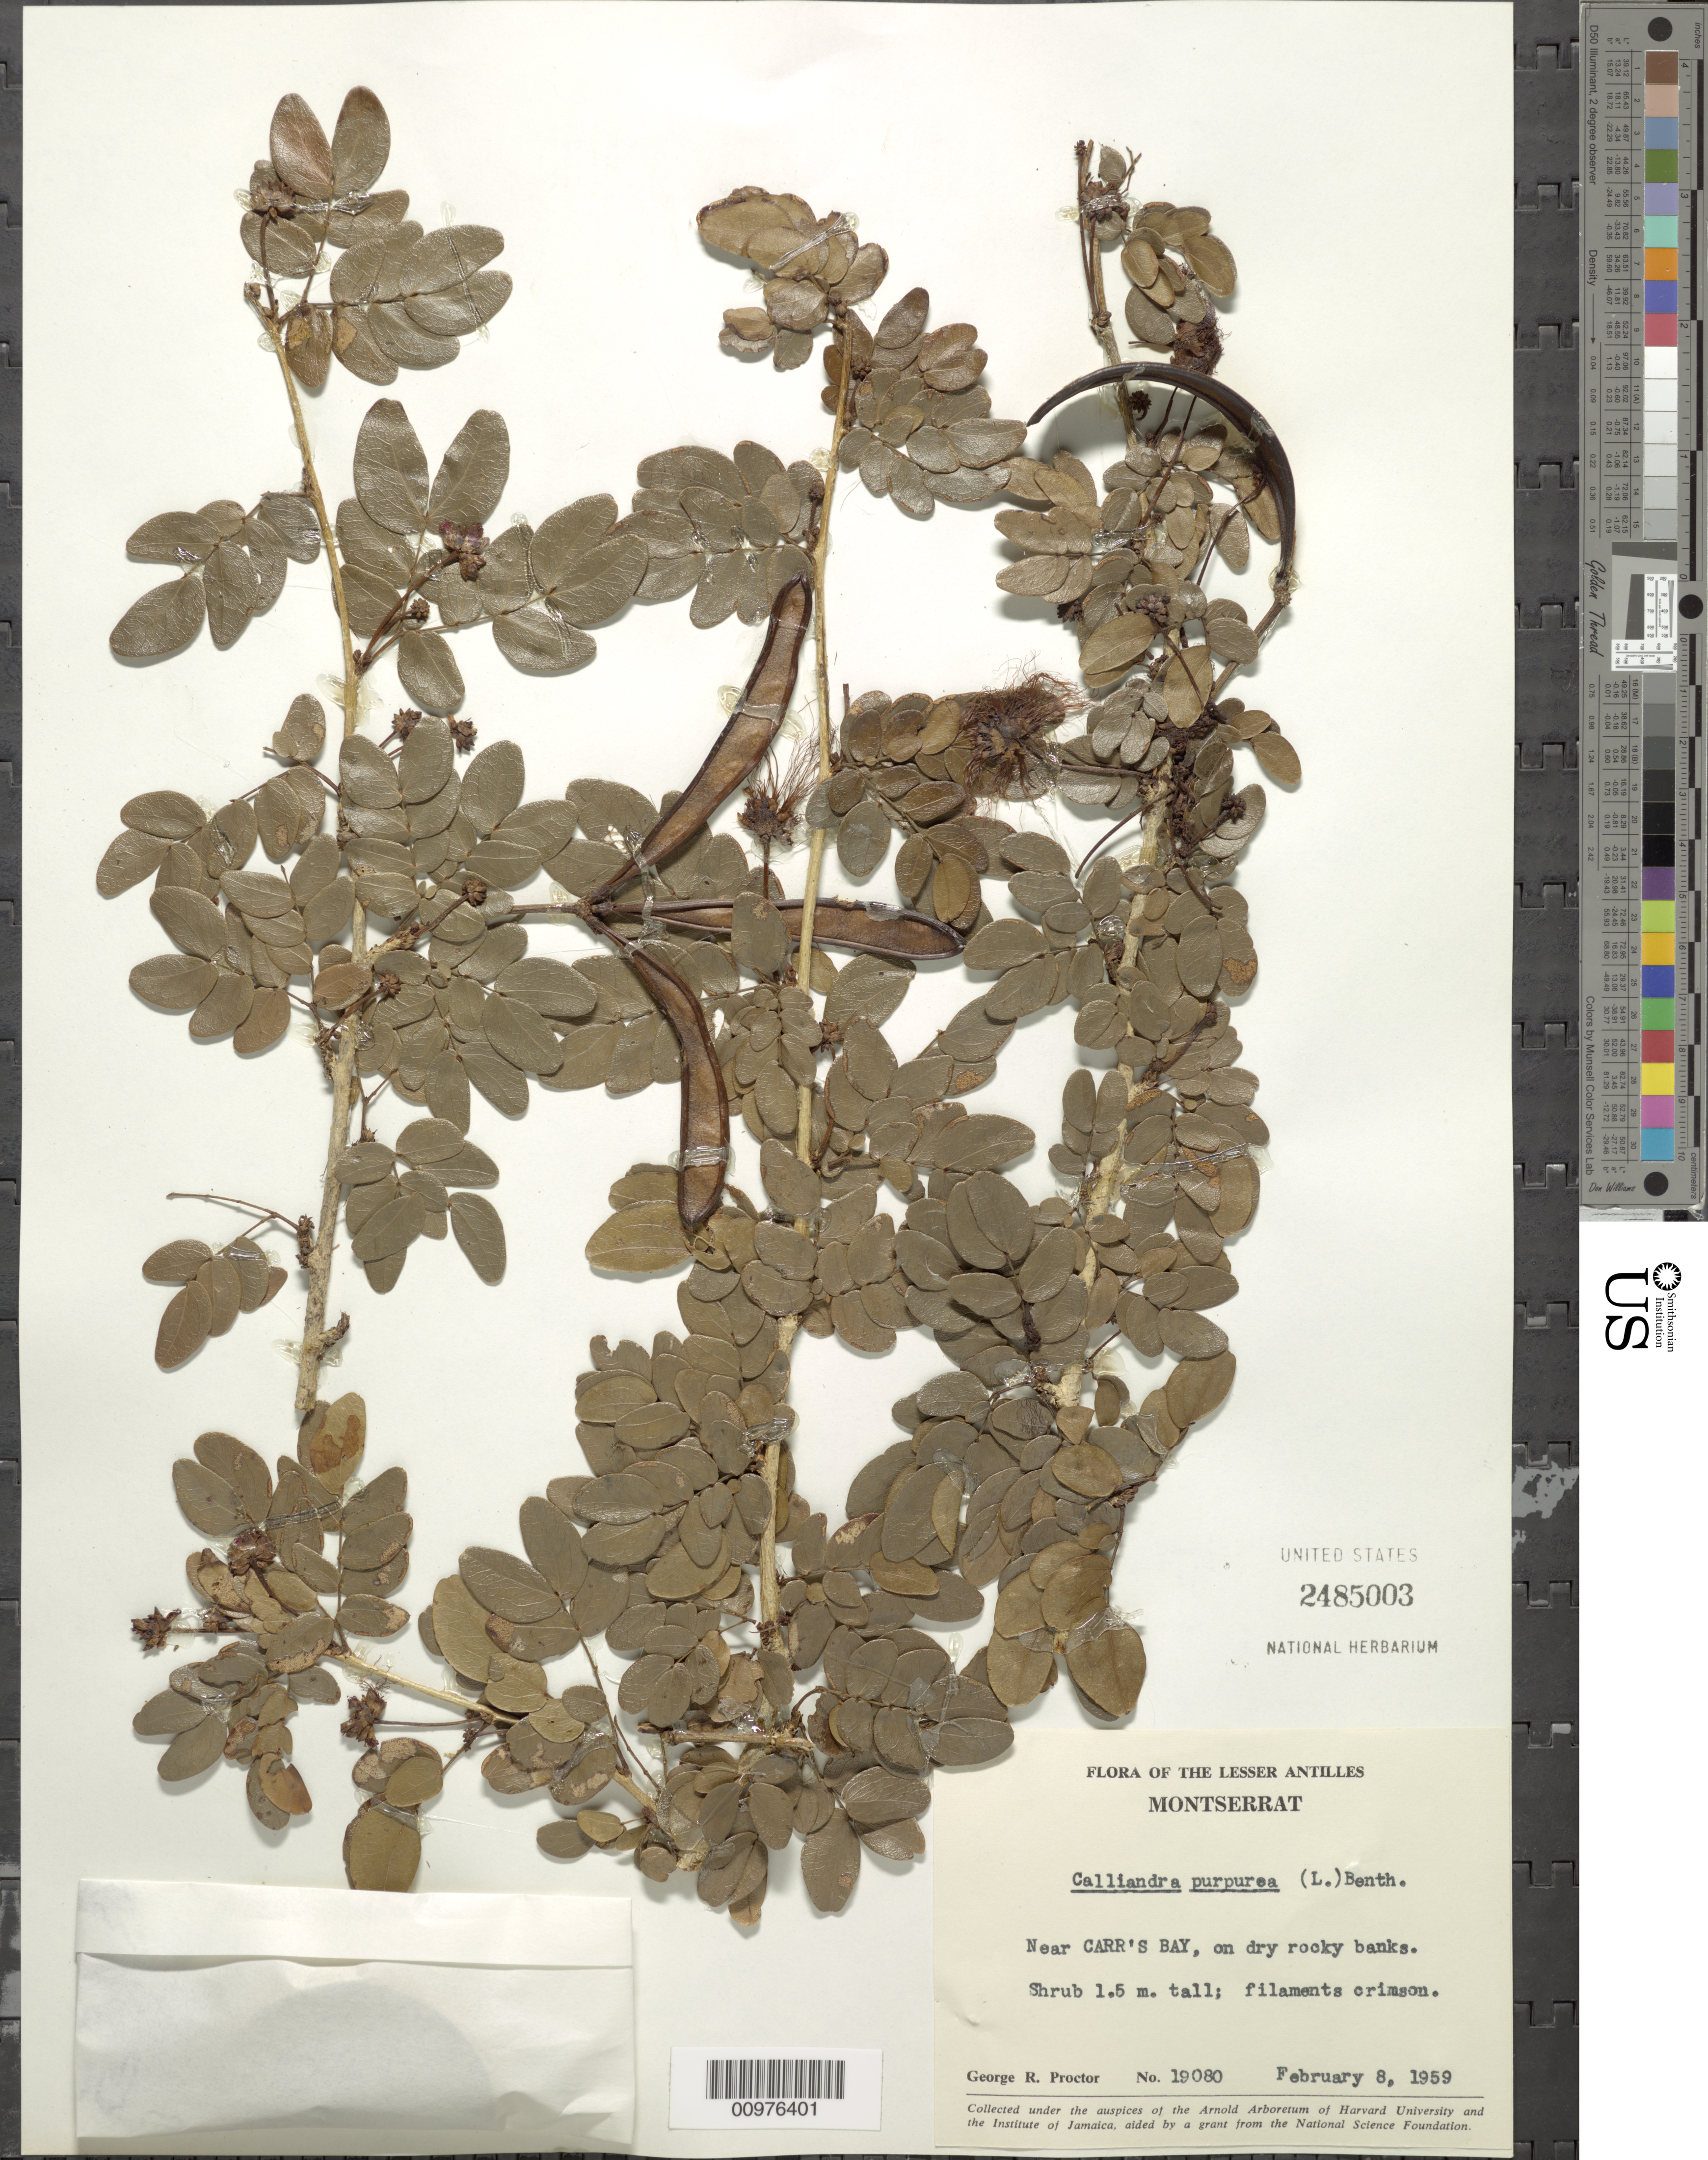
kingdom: Plantae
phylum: Tracheophyta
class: Magnoliopsida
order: Fabales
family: Fabaceae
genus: Calliandra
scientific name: Calliandra purpurea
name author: (L.) Benth.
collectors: G. R. Proctor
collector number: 19080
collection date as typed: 08 Feb 1959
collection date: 1959-02-08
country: Montserrat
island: Montserrat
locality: Near Carr's Bay, on dry rocky banks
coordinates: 0 N, 0 E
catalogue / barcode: US 2485003